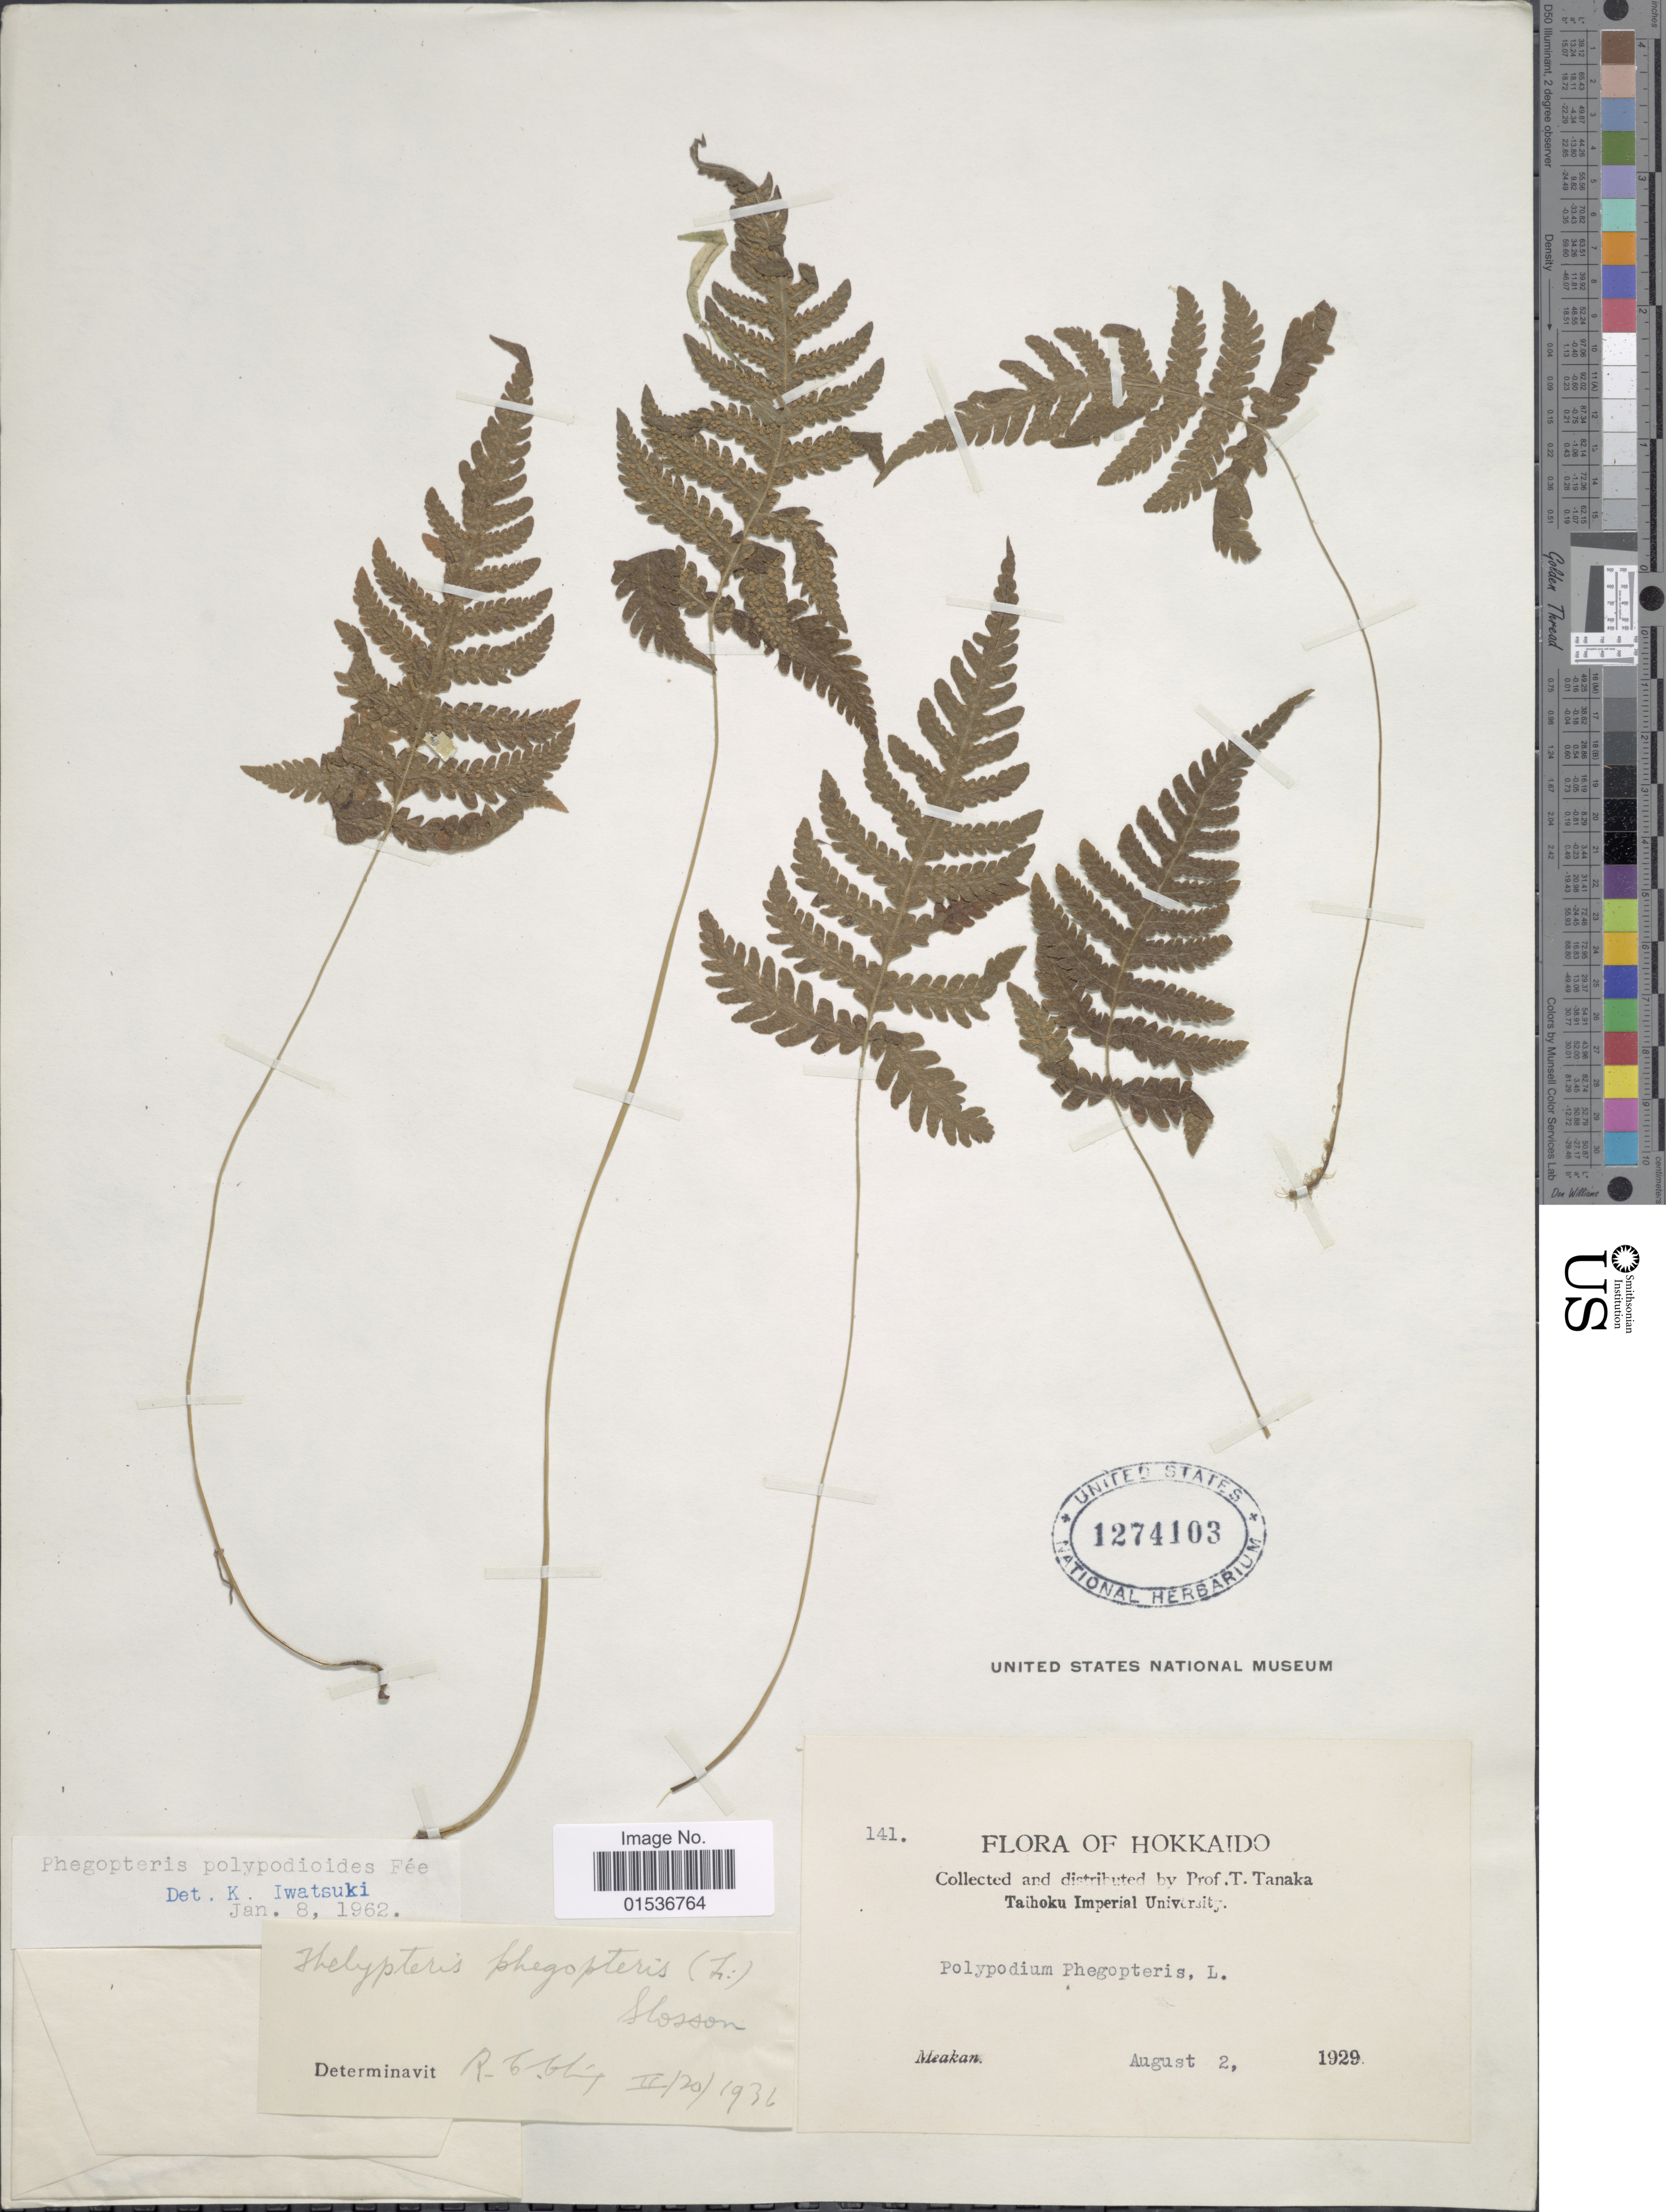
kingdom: Plantae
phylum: Tracheophyta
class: Polypodiopsida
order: Polypodiales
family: Thelypteridaceae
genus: Phegopteris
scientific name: Phegopteris oreopteris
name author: (Ehrh.) Fée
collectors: T. Tanaka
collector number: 141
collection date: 1929-08-02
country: Japan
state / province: Hokkaidō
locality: Hokkaido, Meakan.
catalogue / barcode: US 1274103